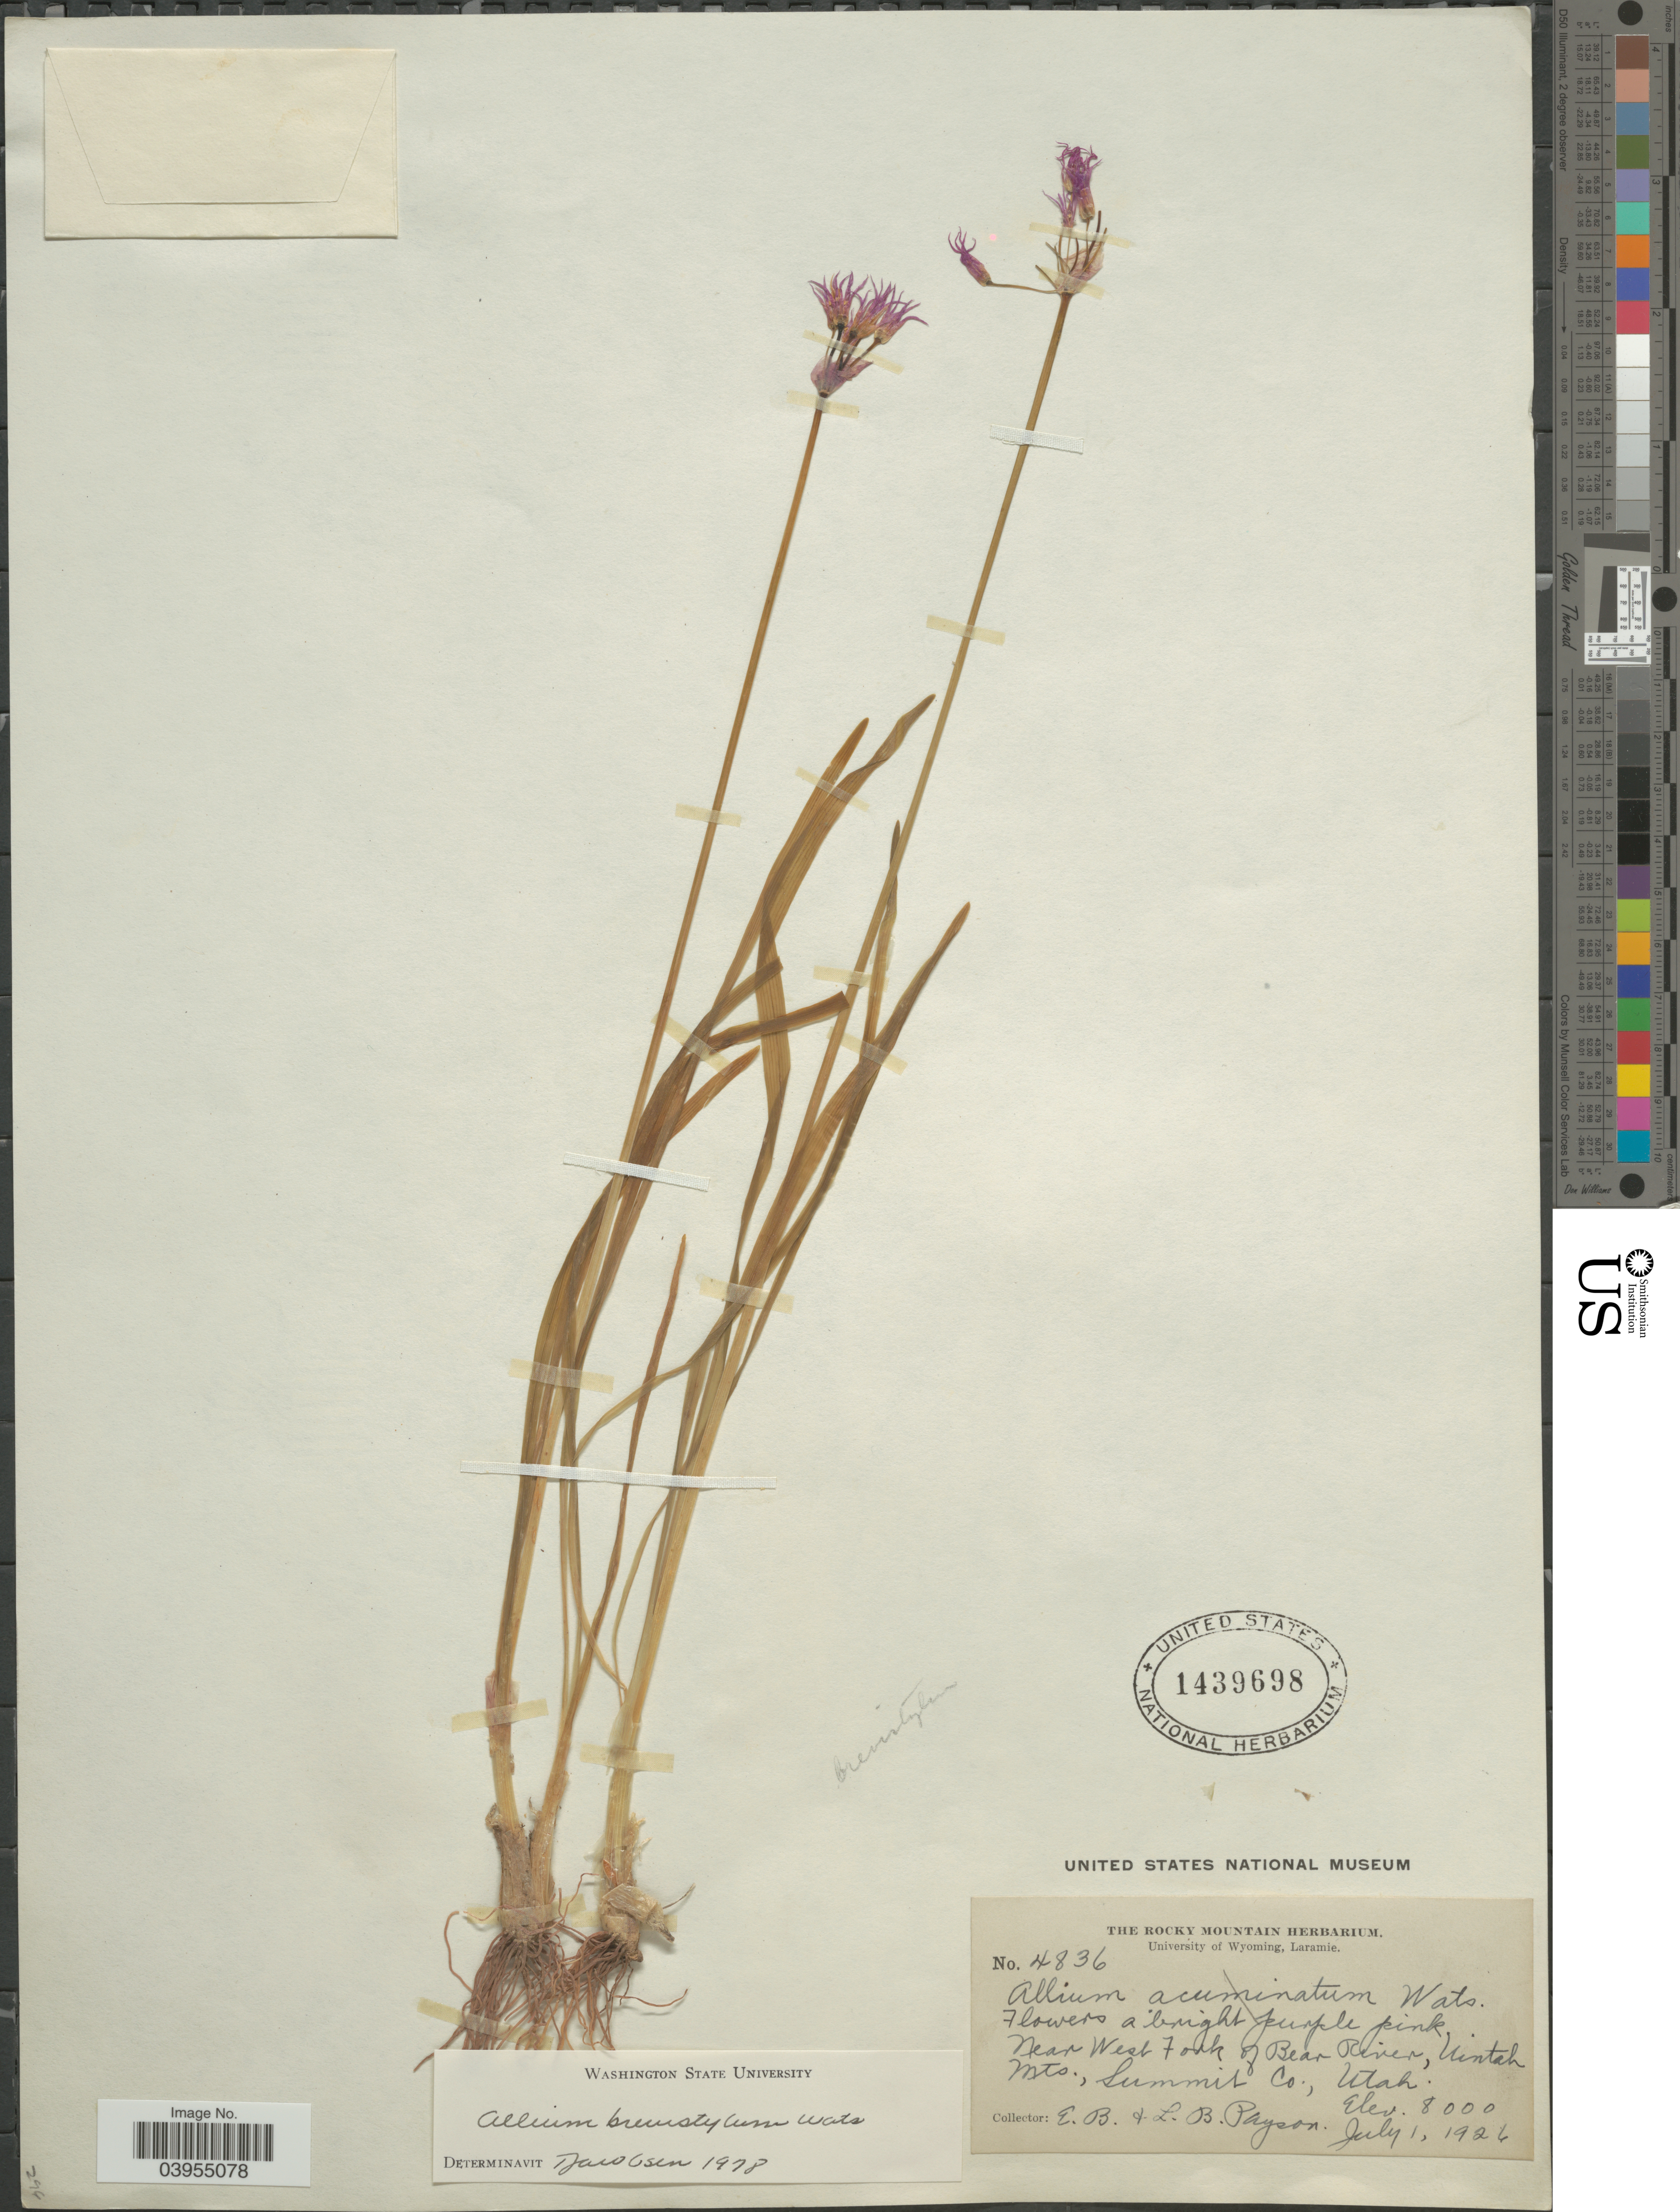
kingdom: Plantae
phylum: Tracheophyta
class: Liliopsida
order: Asparagales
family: Amaryllidaceae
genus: Allium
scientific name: Allium brevistylum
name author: S. Watson in C. King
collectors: E. B. Payson & L. Payson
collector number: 4836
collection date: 1926-07-01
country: United States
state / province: Utah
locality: Near West Fork of Bear River, Uintah Mts., Summit Co.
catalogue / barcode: US 1439698